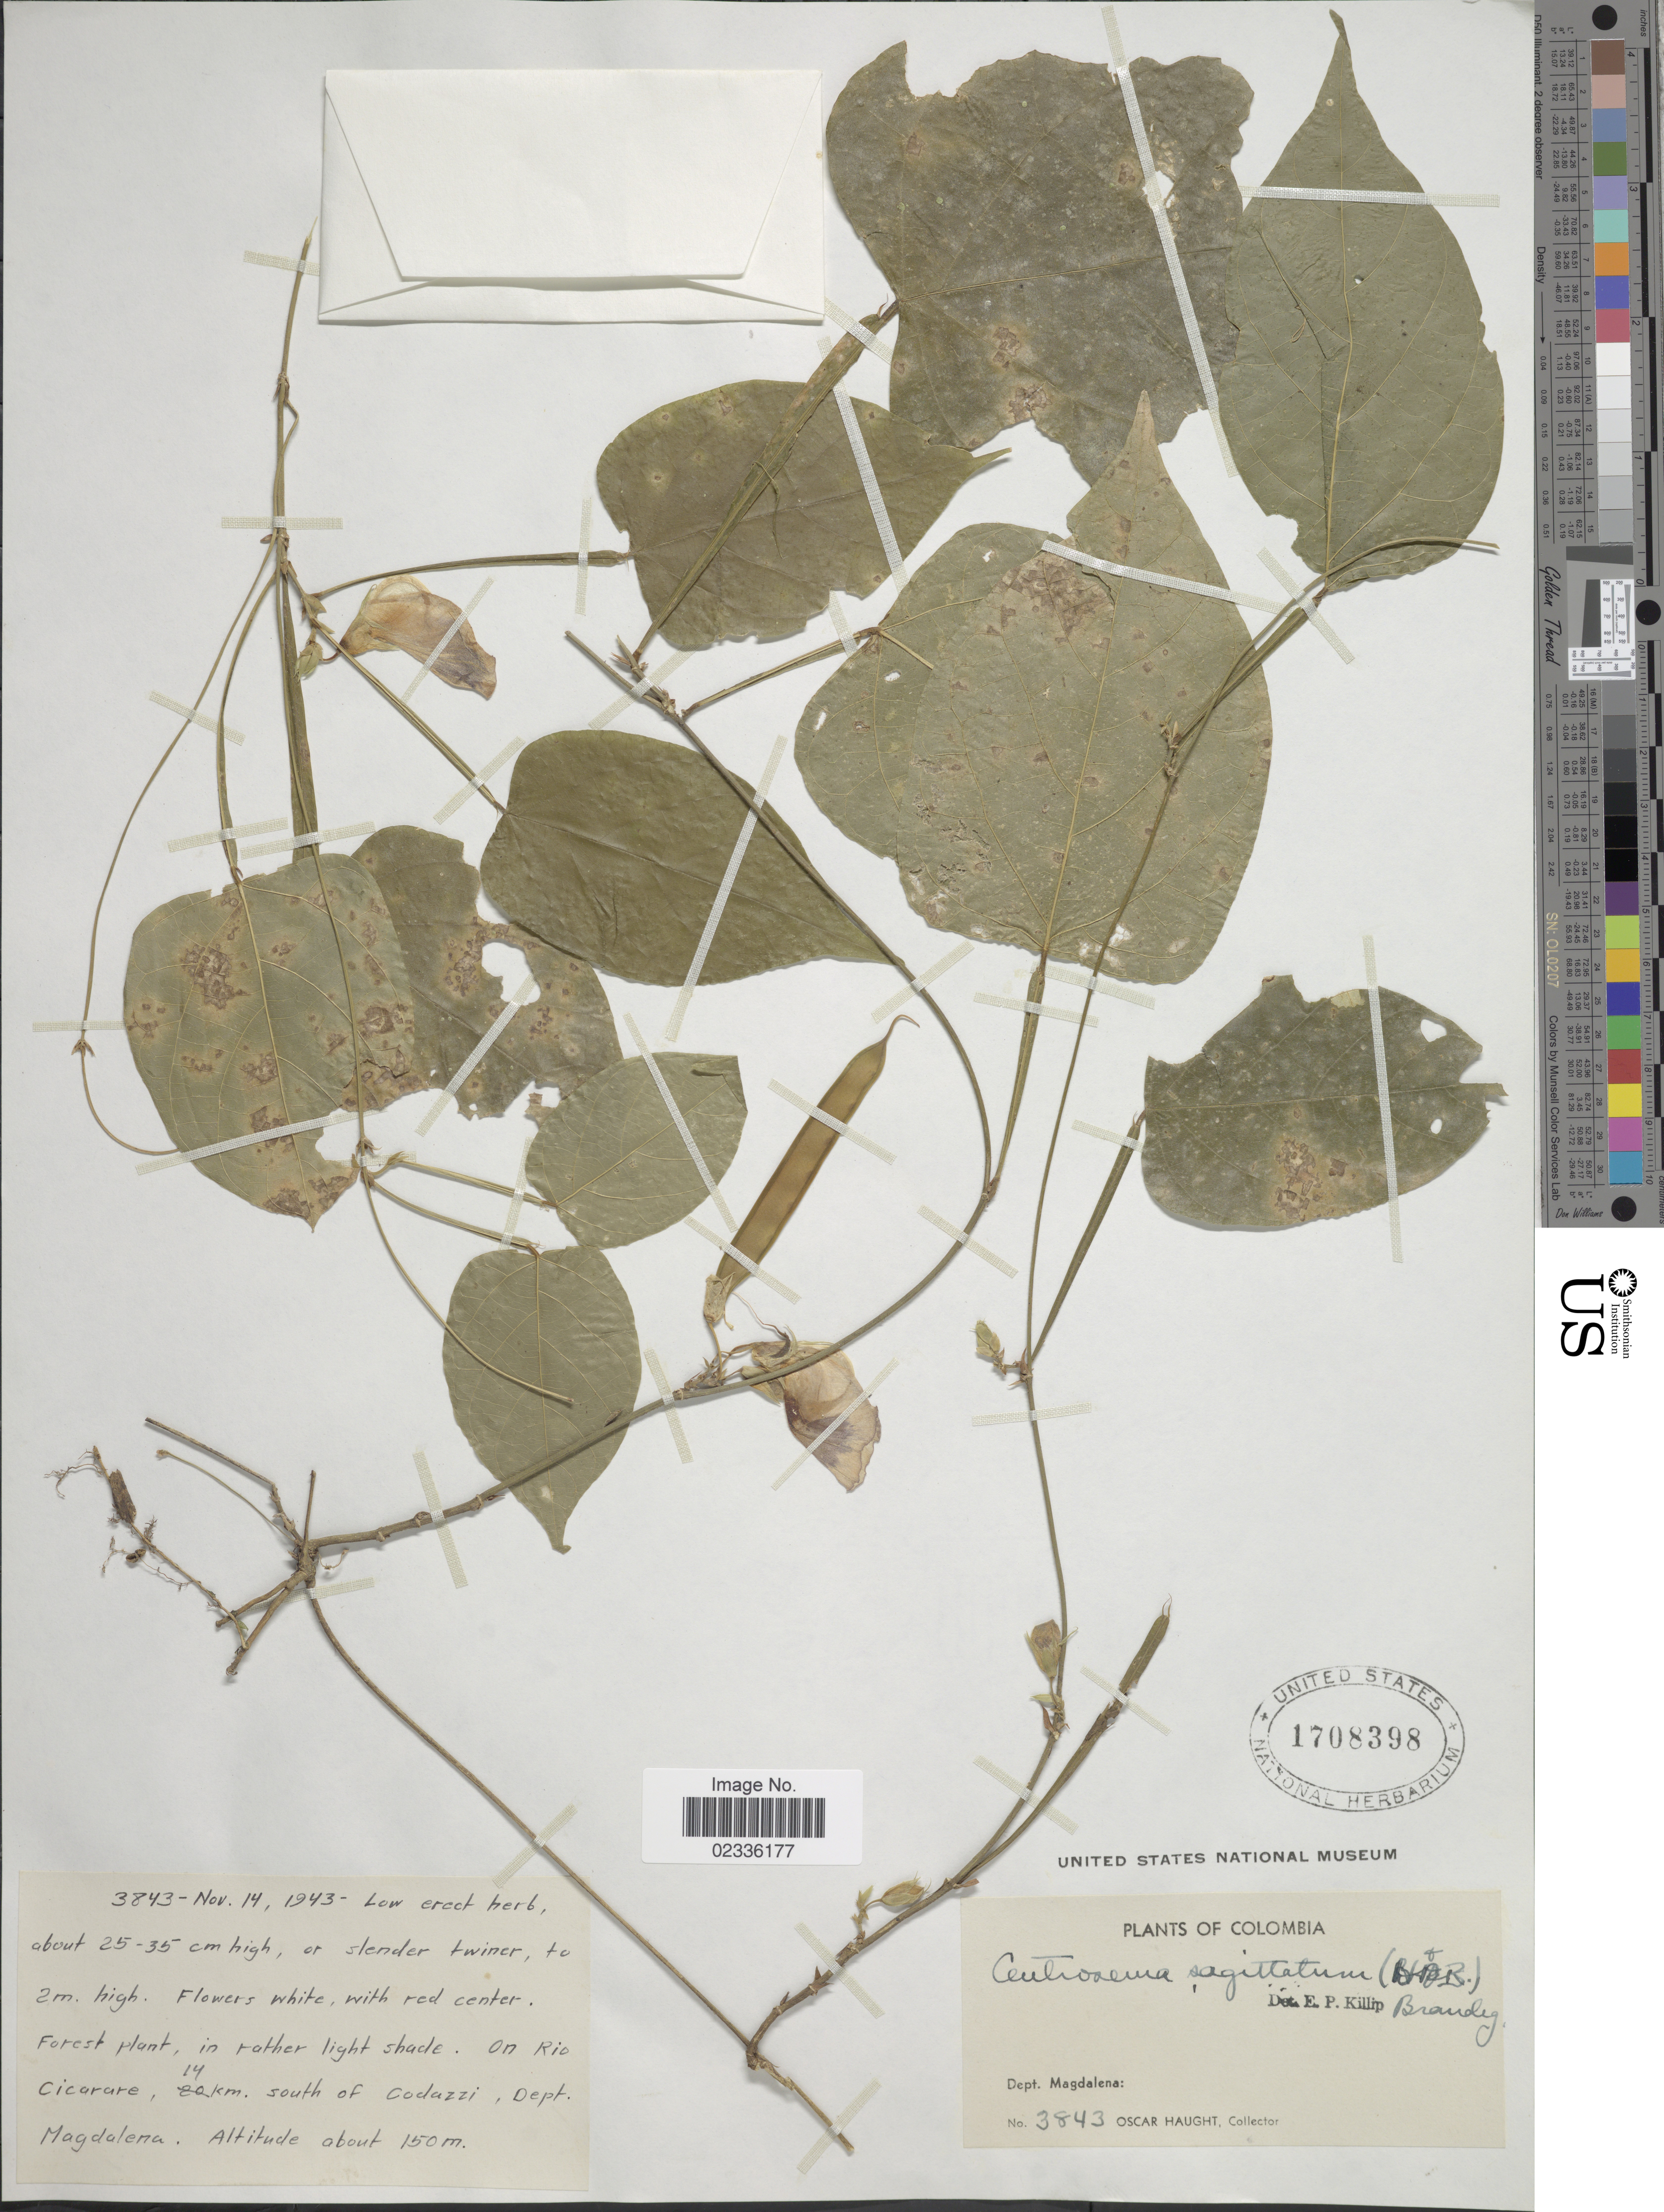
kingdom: Plantae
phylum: Tracheophyta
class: Magnoliopsida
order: Fabales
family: Fabaceae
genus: Centrosema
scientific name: Centrosema sagittata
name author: (Kunth) Rose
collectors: O. Haught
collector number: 3843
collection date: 1943-11-14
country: Colombia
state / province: Magdalena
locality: Dept. Magdalena. On Rio Cicarare, 14 km south of Codazzi.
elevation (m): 150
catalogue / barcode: US 1708398